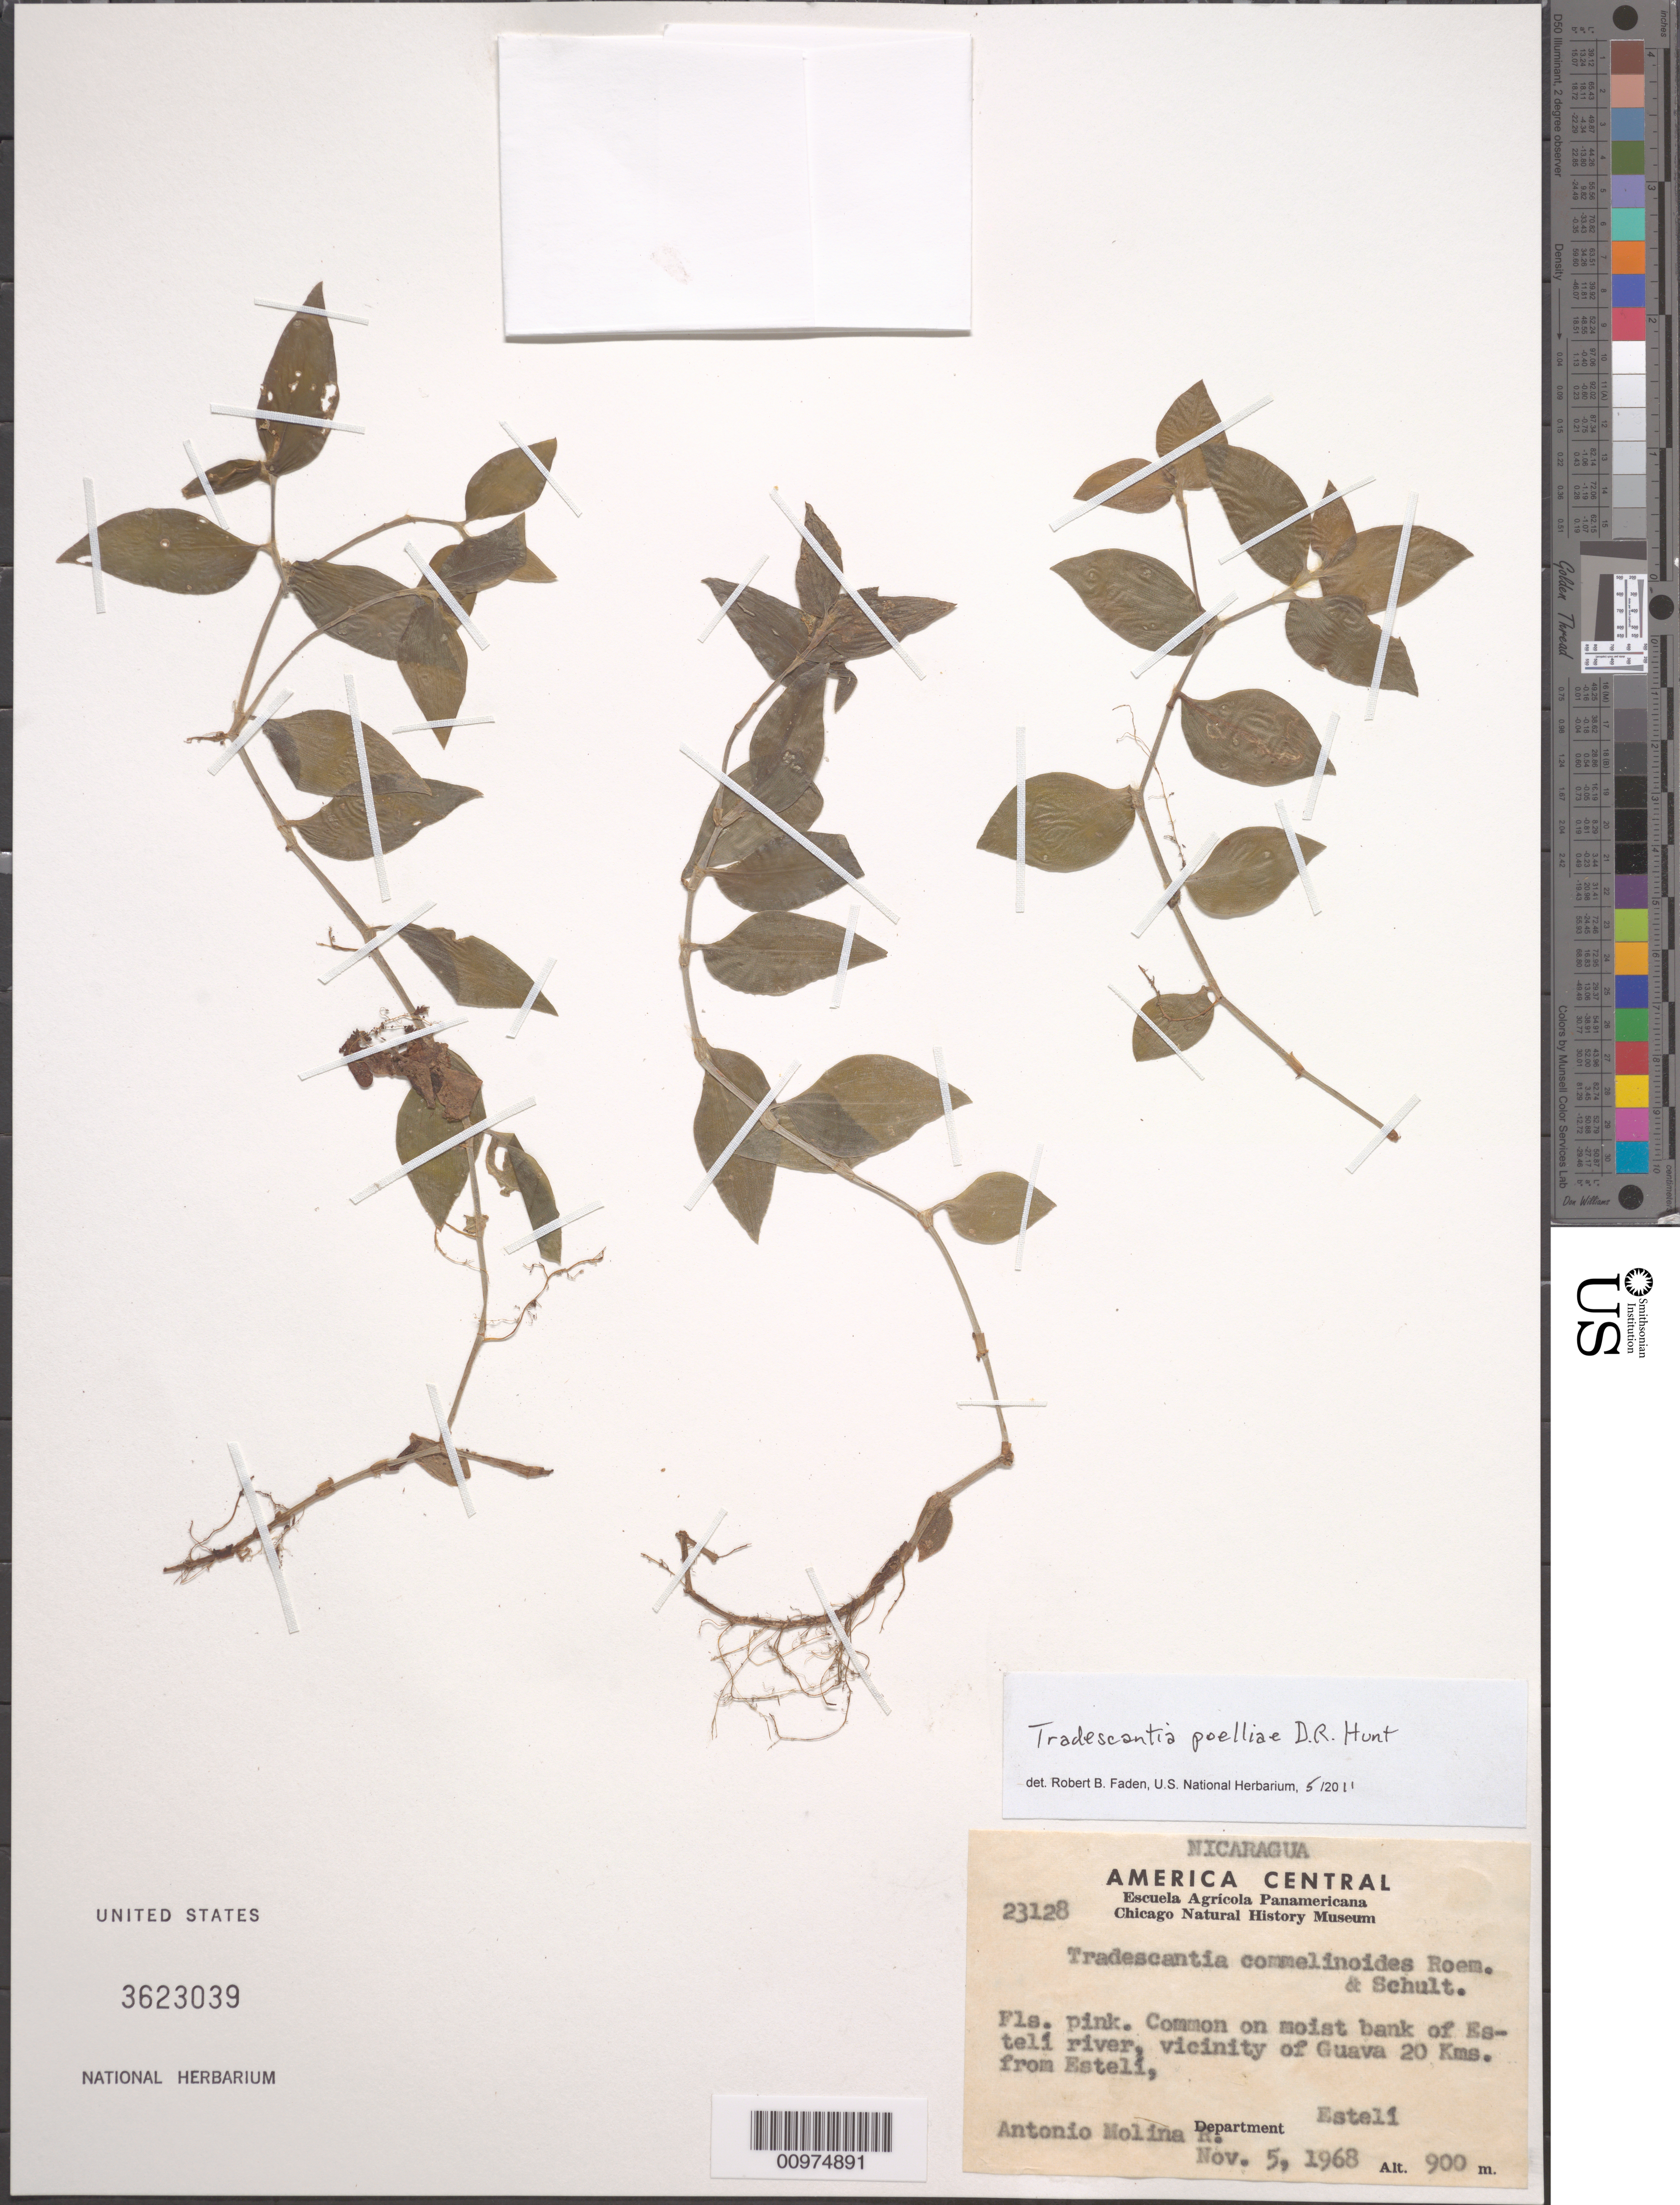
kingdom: Plantae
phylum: Tracheophyta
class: Liliopsida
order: Commelinales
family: Commelinaceae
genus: Tradescantia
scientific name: Tradescantia poelliae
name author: D.R. Hunt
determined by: Faden, Robert B., (US), Smithsonian Institution - National Museum of Natural History (UNITED STATES)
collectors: A. Molina R.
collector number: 23128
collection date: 1968-11-05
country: Nicaragua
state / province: Estelí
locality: vicinity of Guava 20 kms. from Estelí,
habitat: Common on moist bank of Estelí river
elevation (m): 900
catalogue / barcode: US 3623039